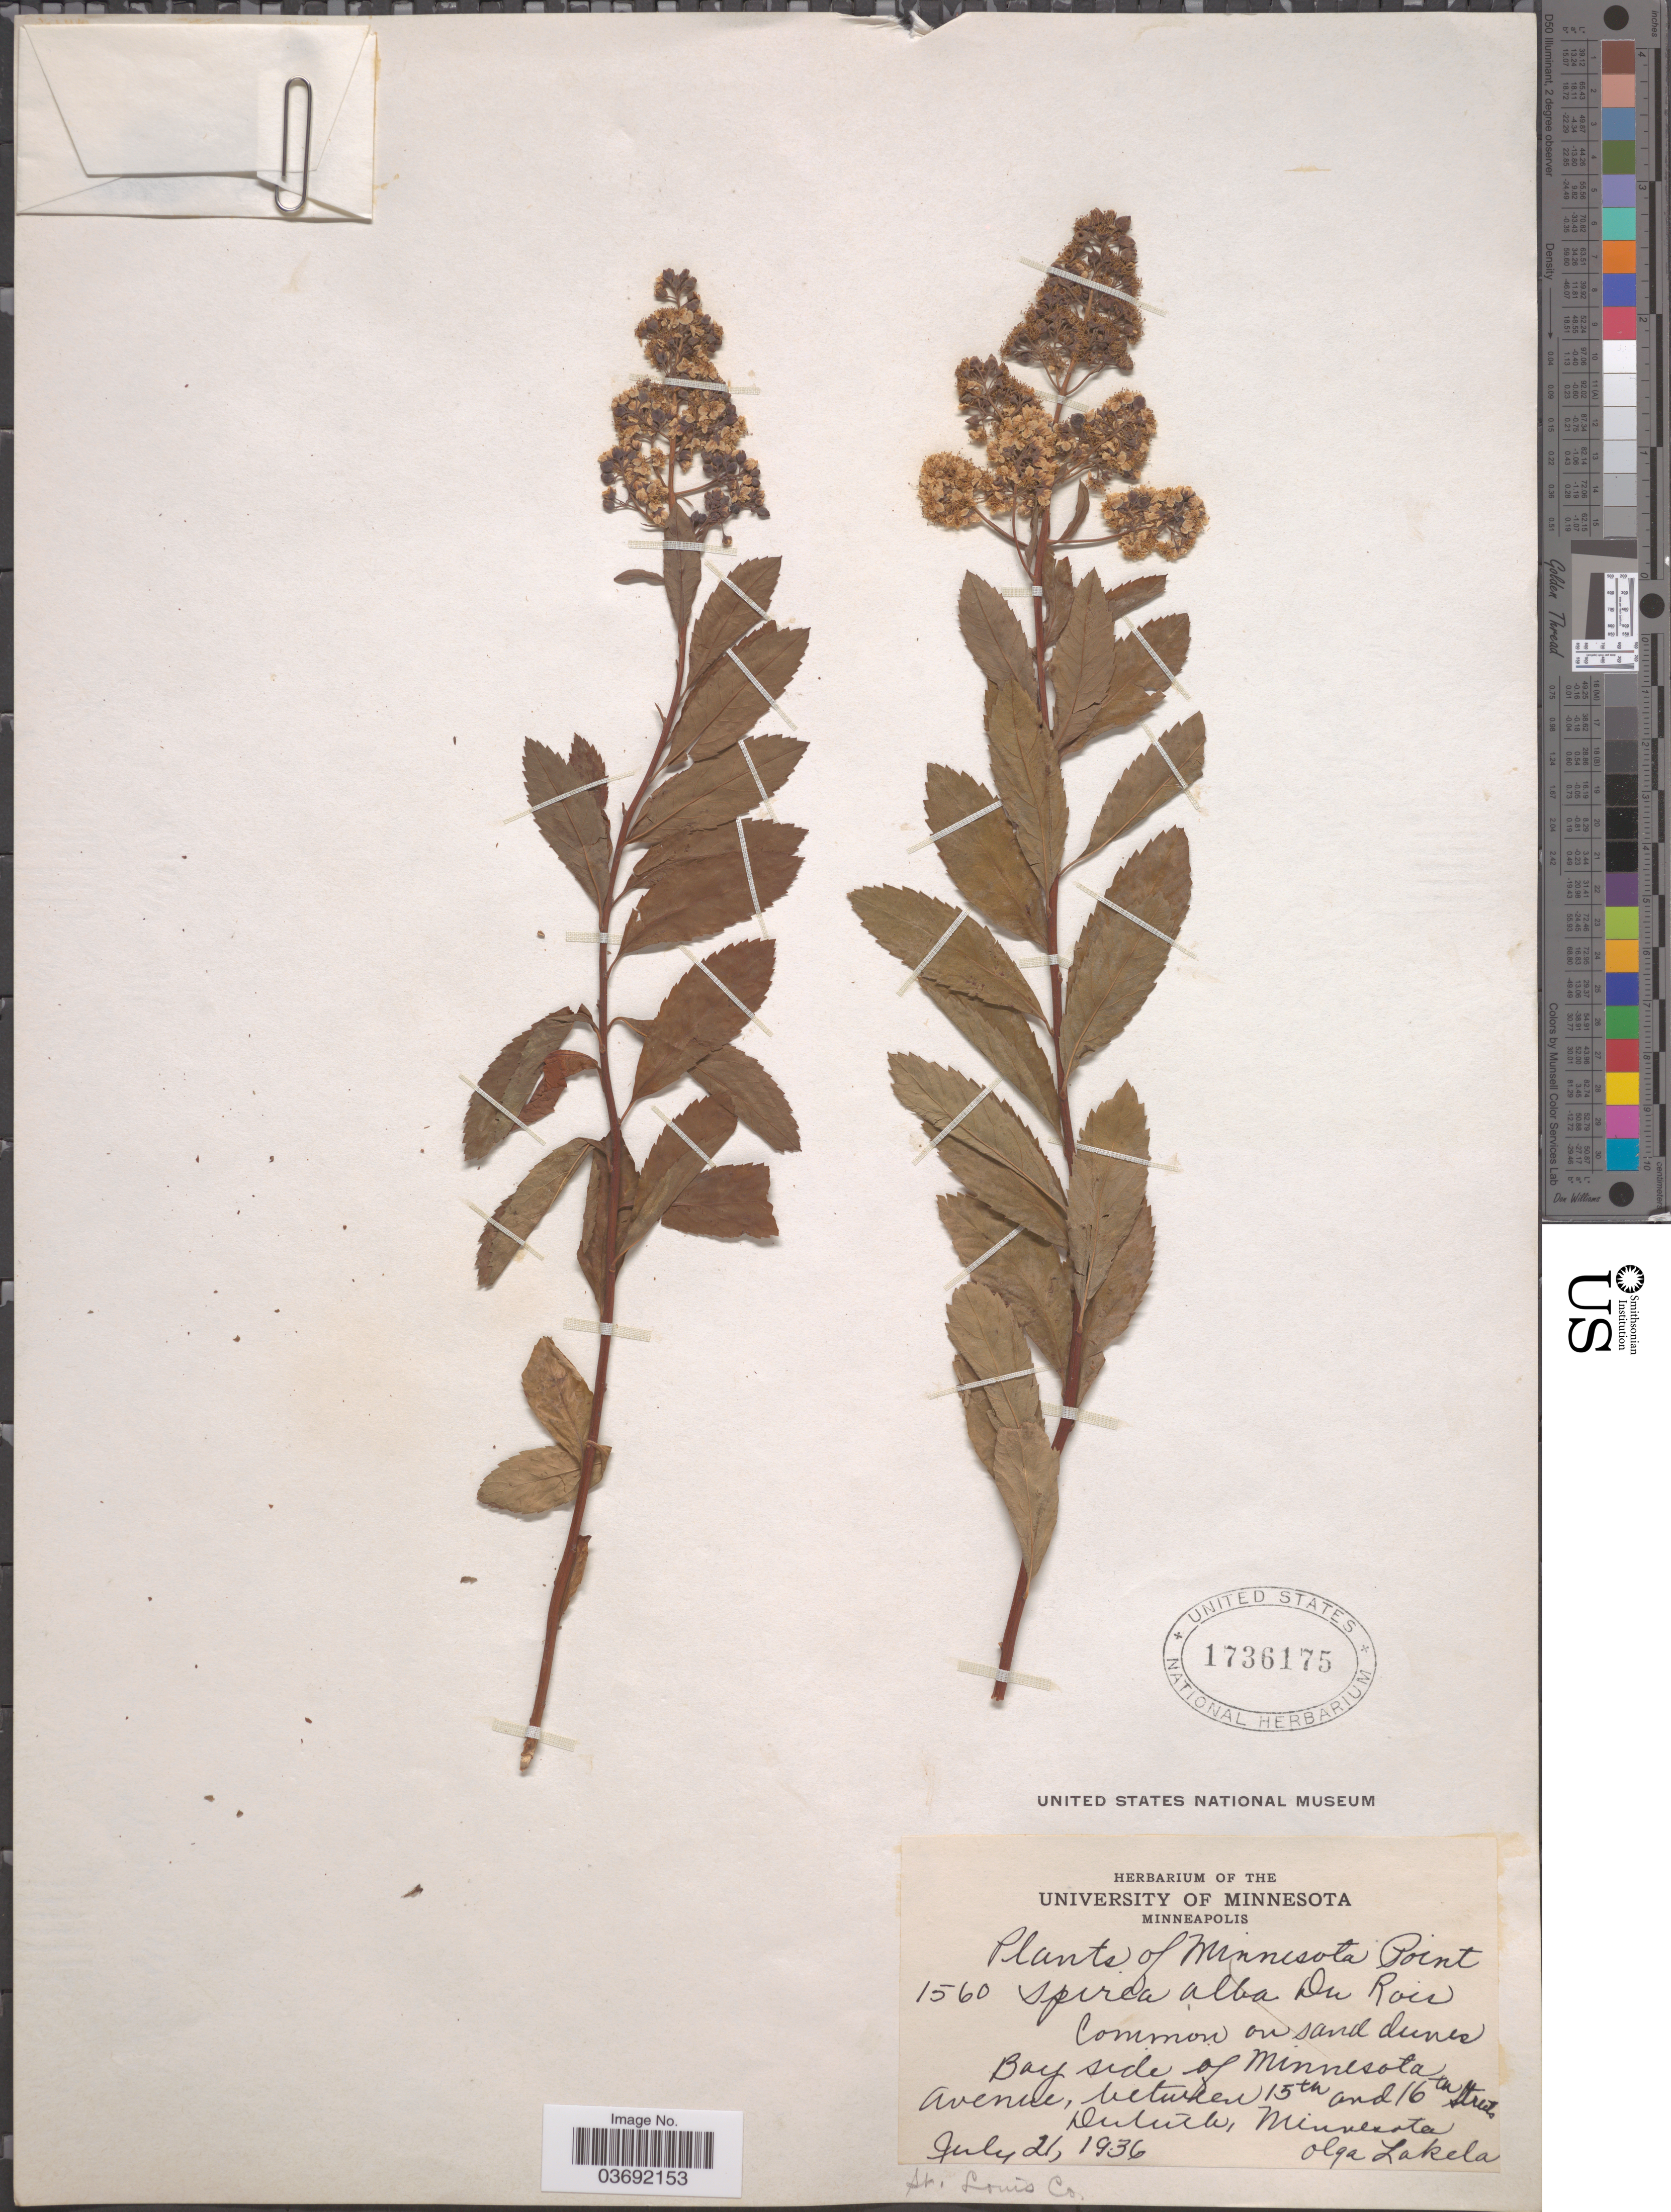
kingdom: Plantae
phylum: Tracheophyta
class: Magnoliopsida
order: Rosales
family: Rosaceae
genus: Spiraea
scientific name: Spiraea alba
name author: Du Roi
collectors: O. K. Lakela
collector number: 1560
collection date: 1936-07-21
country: United States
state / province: Minnesota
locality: Minnesota Point. Bay side of Minnesota Avenue, between 15th and 16th streets, Duluth. St. Louis Co.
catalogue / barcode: US 1736175